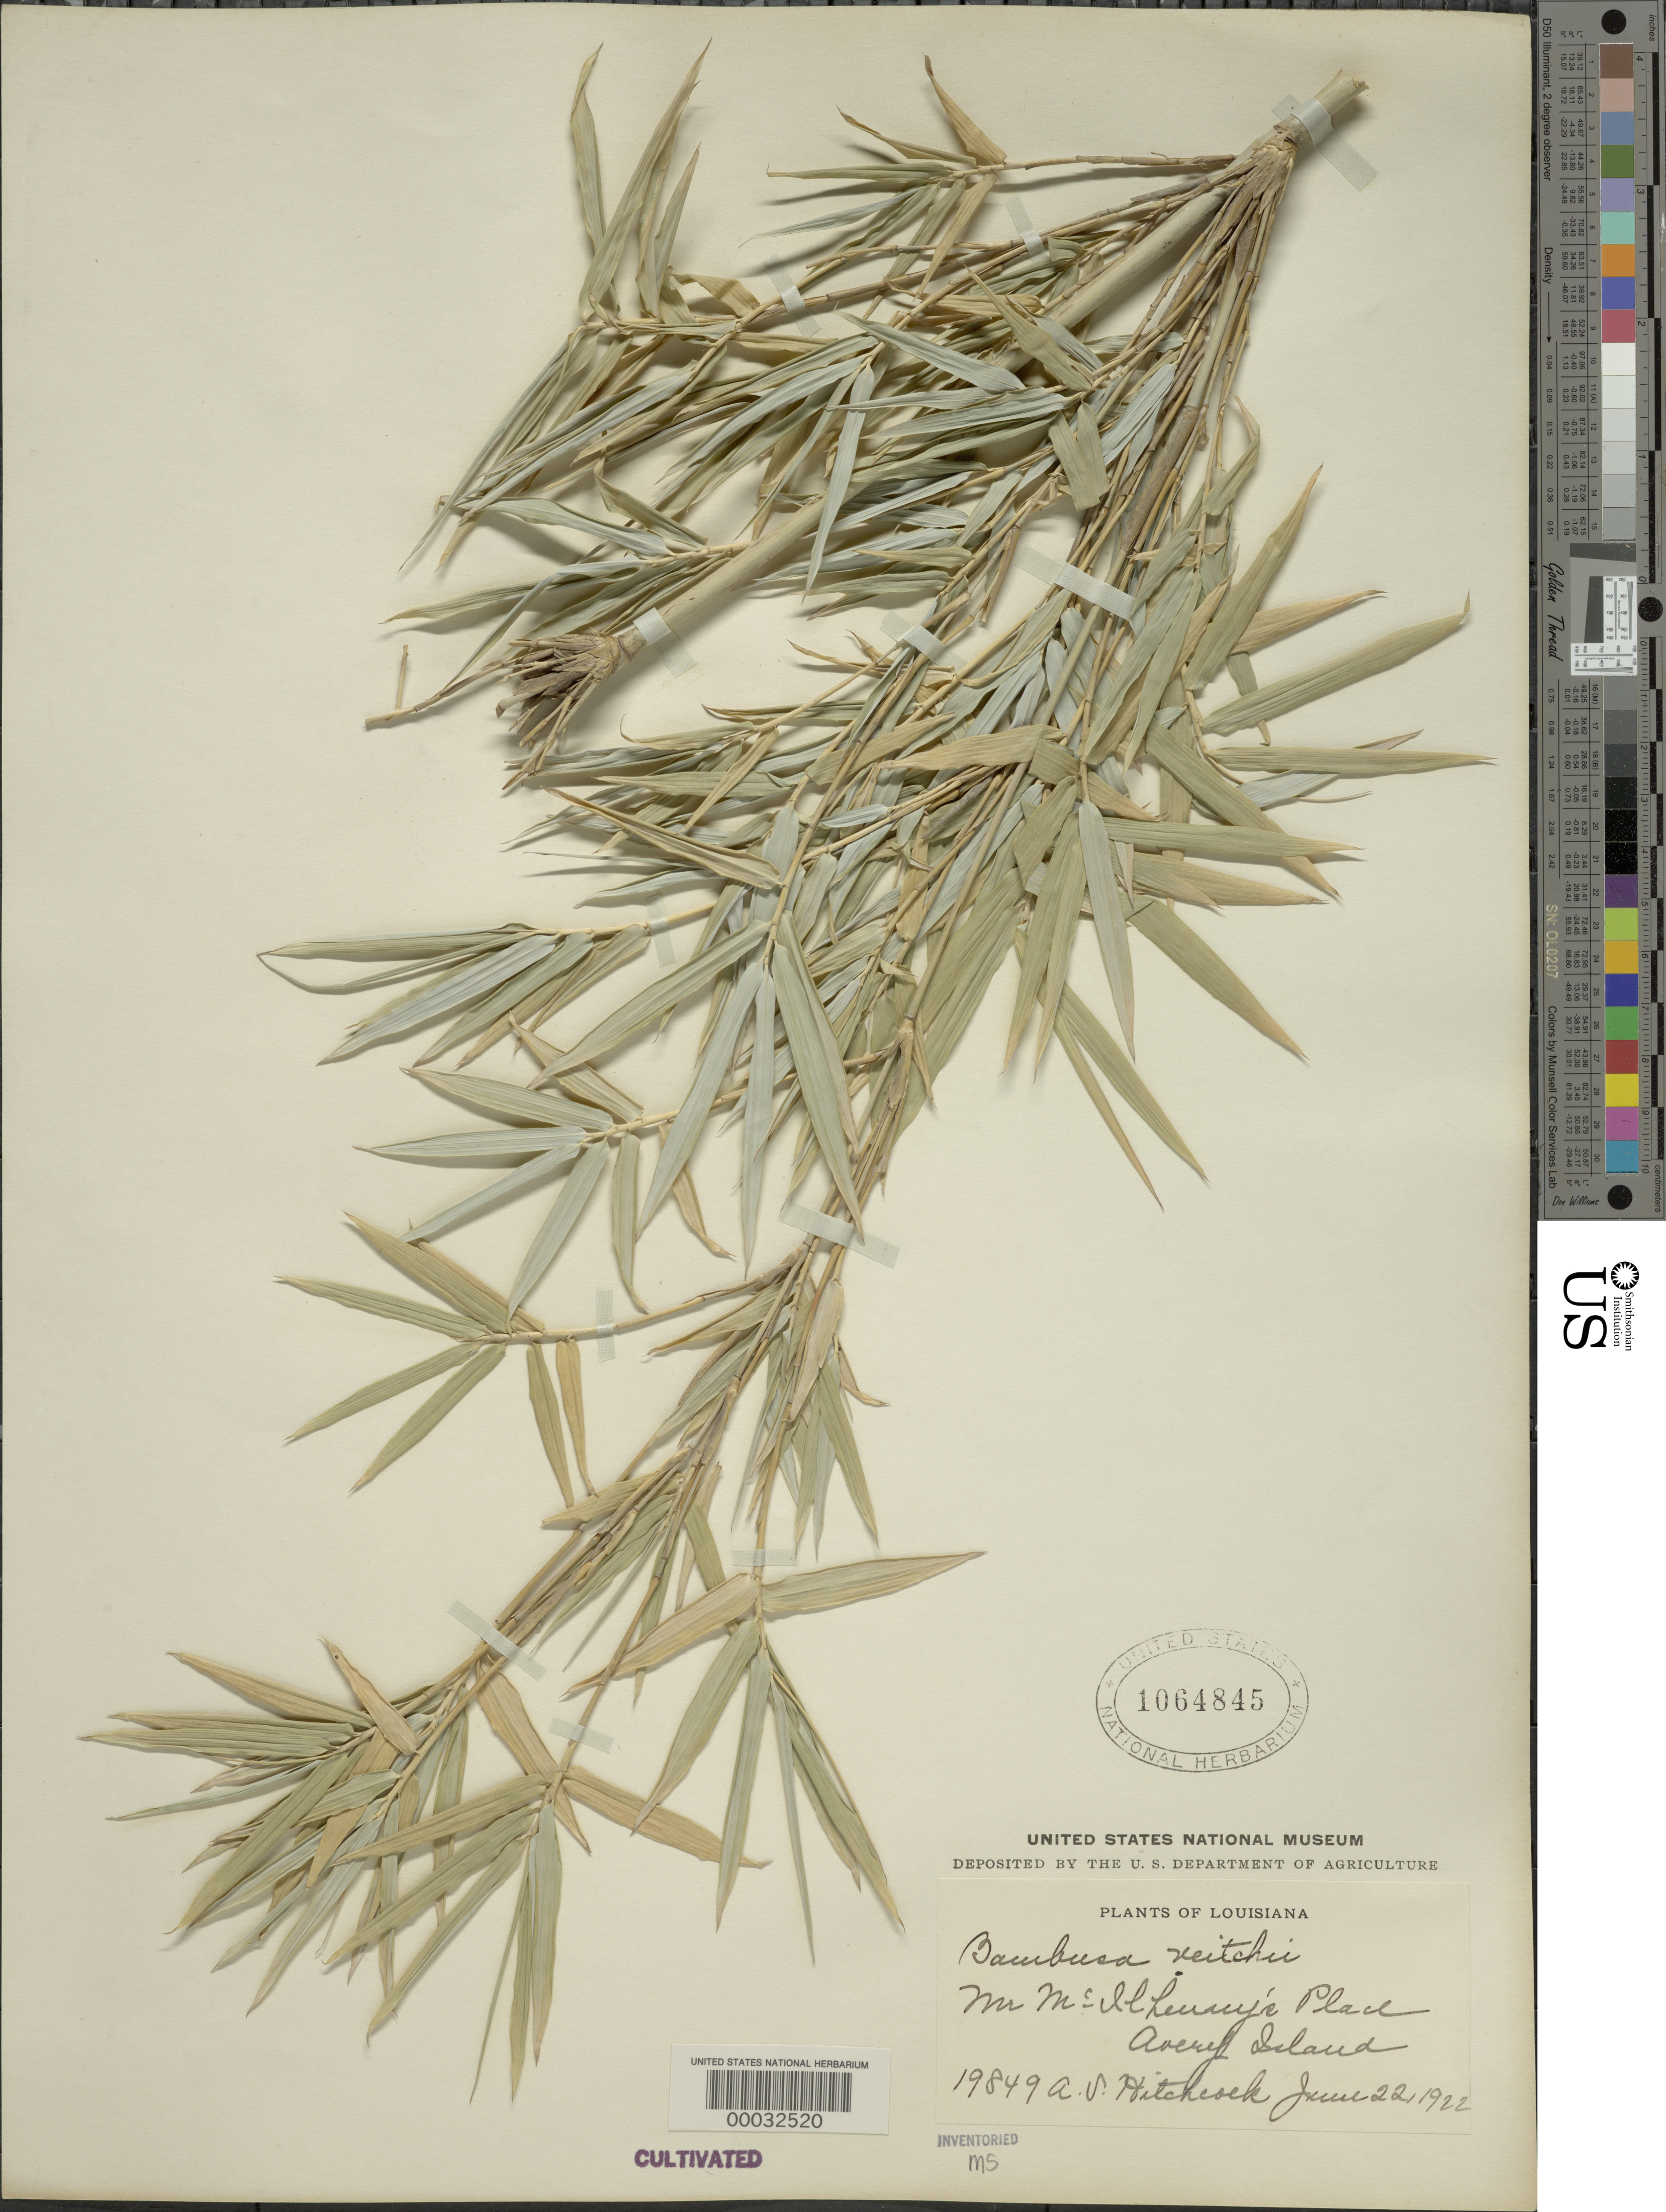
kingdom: Plantae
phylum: Tracheophyta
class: Liliopsida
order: Poales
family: Poaceae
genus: Bambusa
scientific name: Bambusa multiplex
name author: (Lour.) Raeusch. ex Schult. & Schult. f.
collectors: A. S. Hitchcock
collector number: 19849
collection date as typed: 22 Jun 1922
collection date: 1922-06-22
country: United States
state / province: Louisiana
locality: Avery island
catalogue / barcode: US 1064845